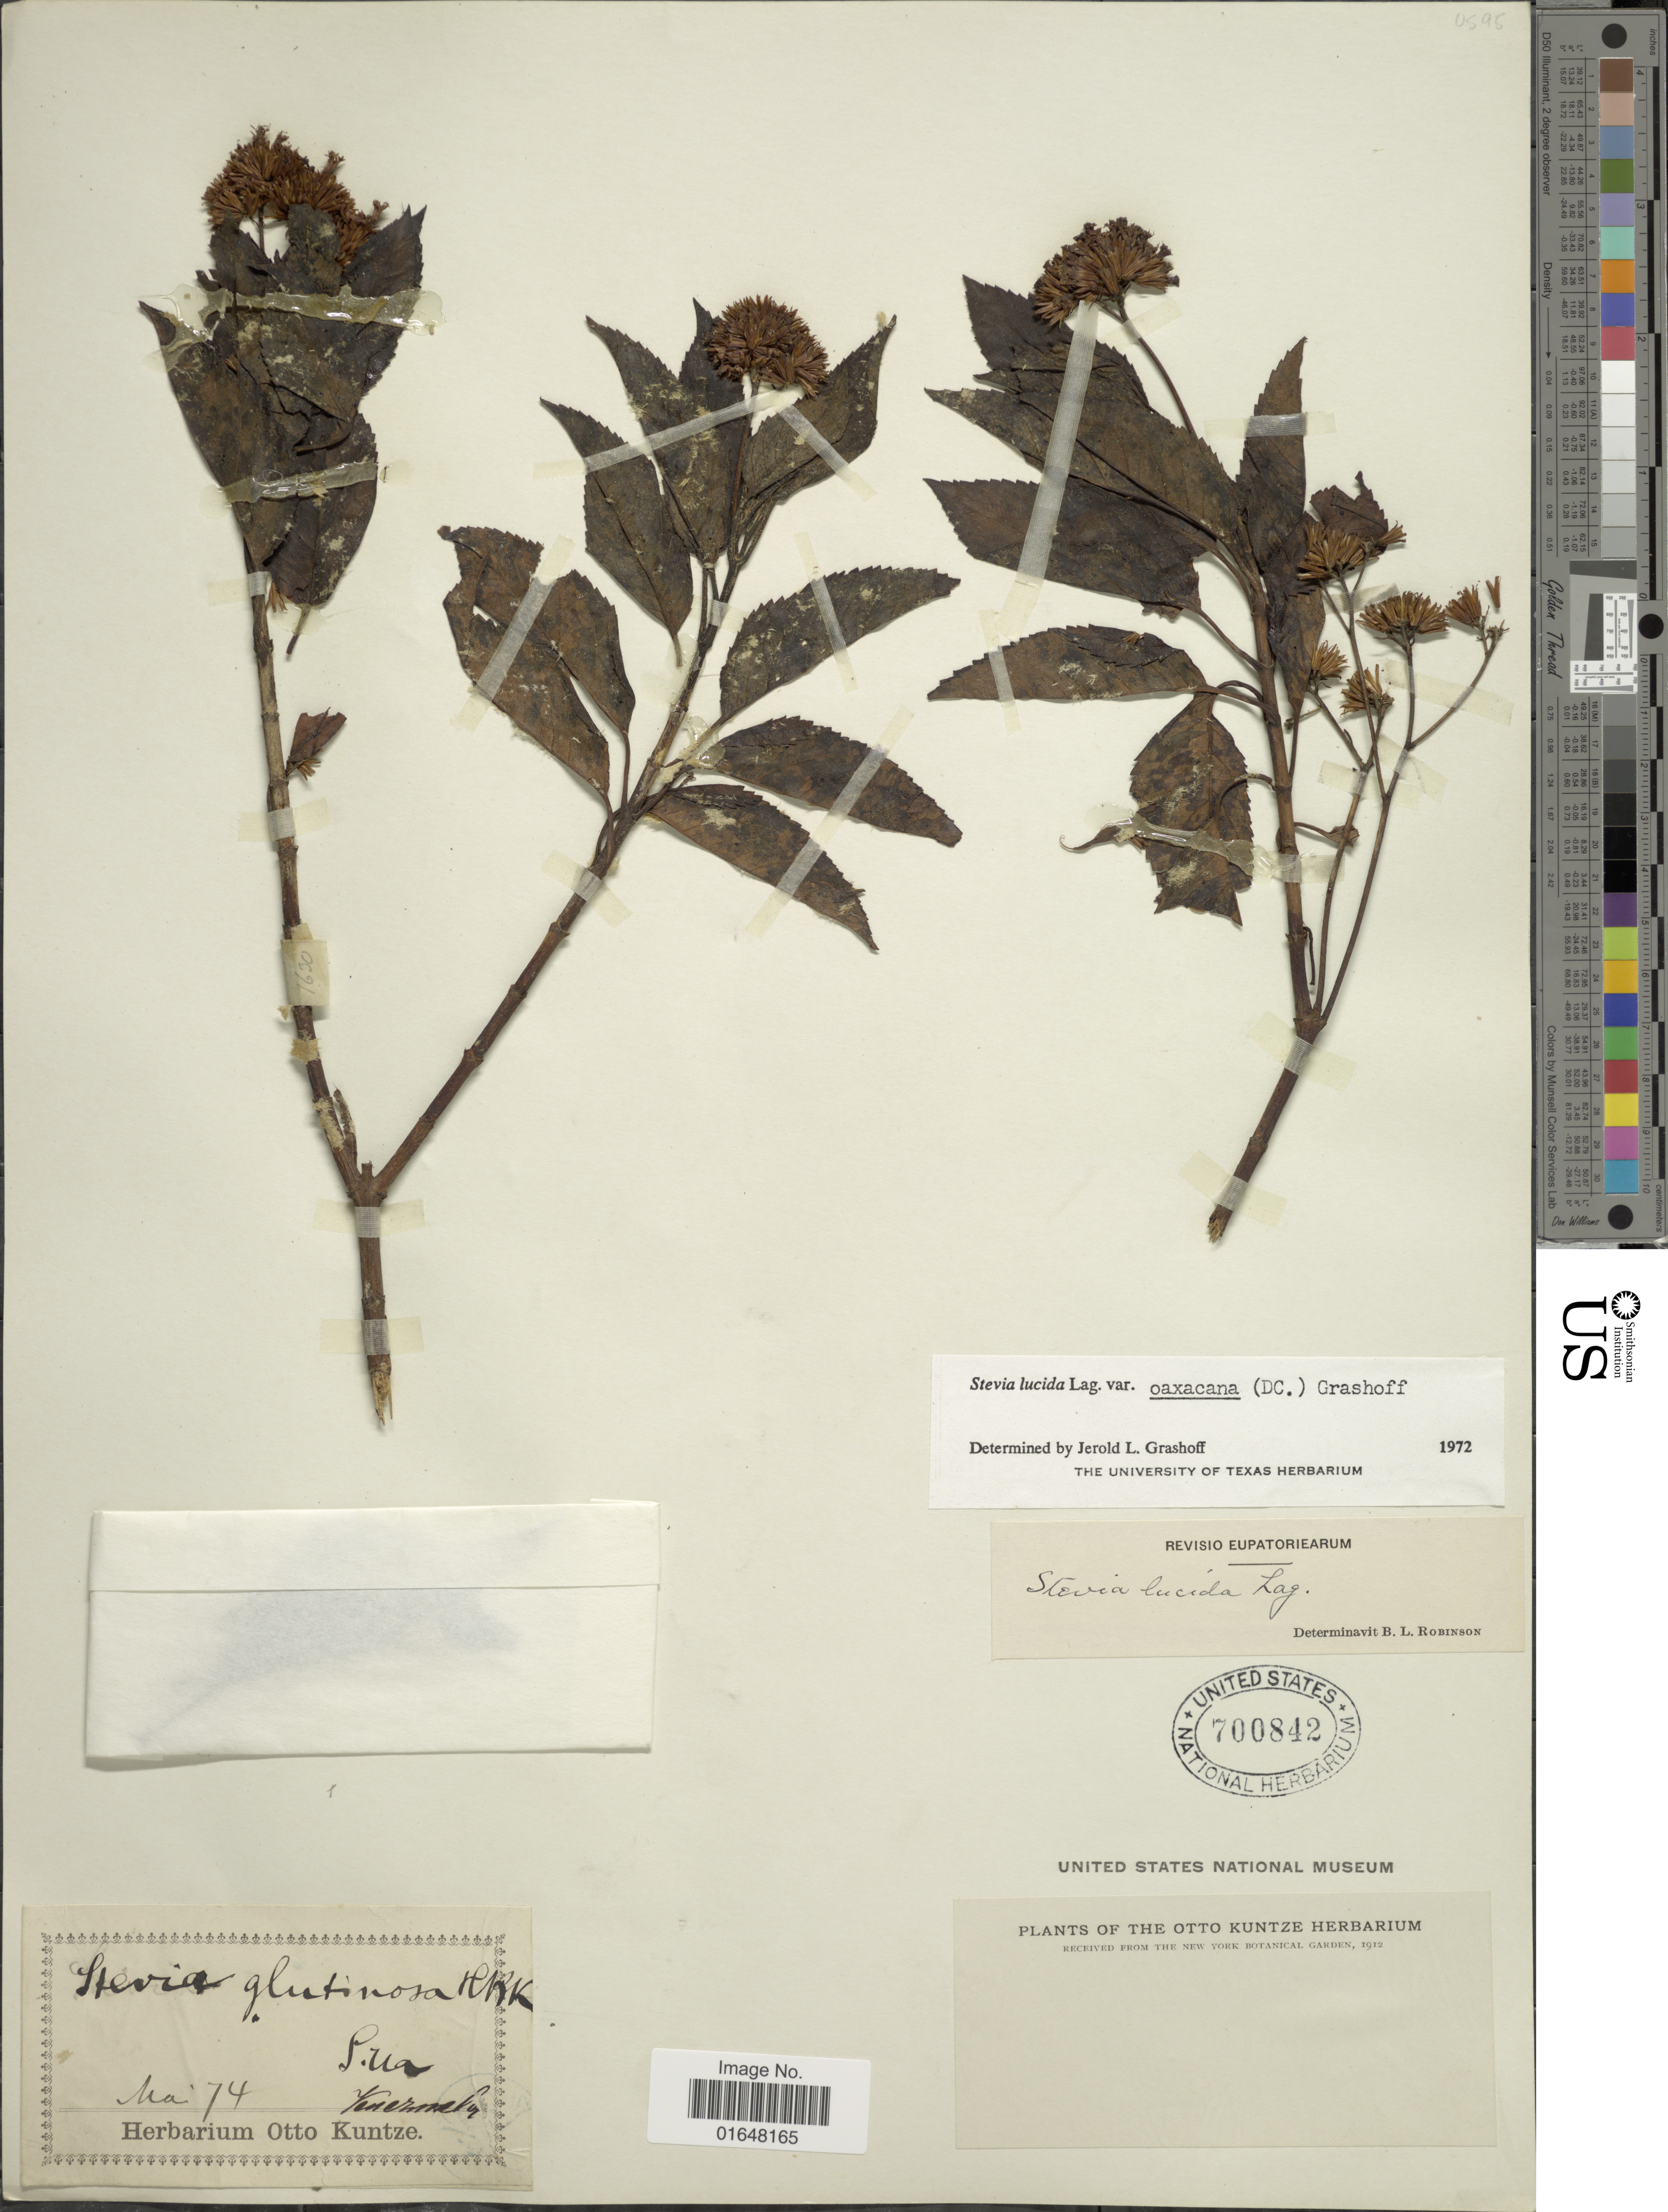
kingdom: Plantae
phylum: Tracheophyta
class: Magnoliopsida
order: Asterales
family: Asteraceae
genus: Stevia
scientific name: Stevia lucida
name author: Lag.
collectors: ex herb. Otto Kuntze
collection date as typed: Transcribed d/m/y: /5/74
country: Venezuela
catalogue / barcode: US 700842